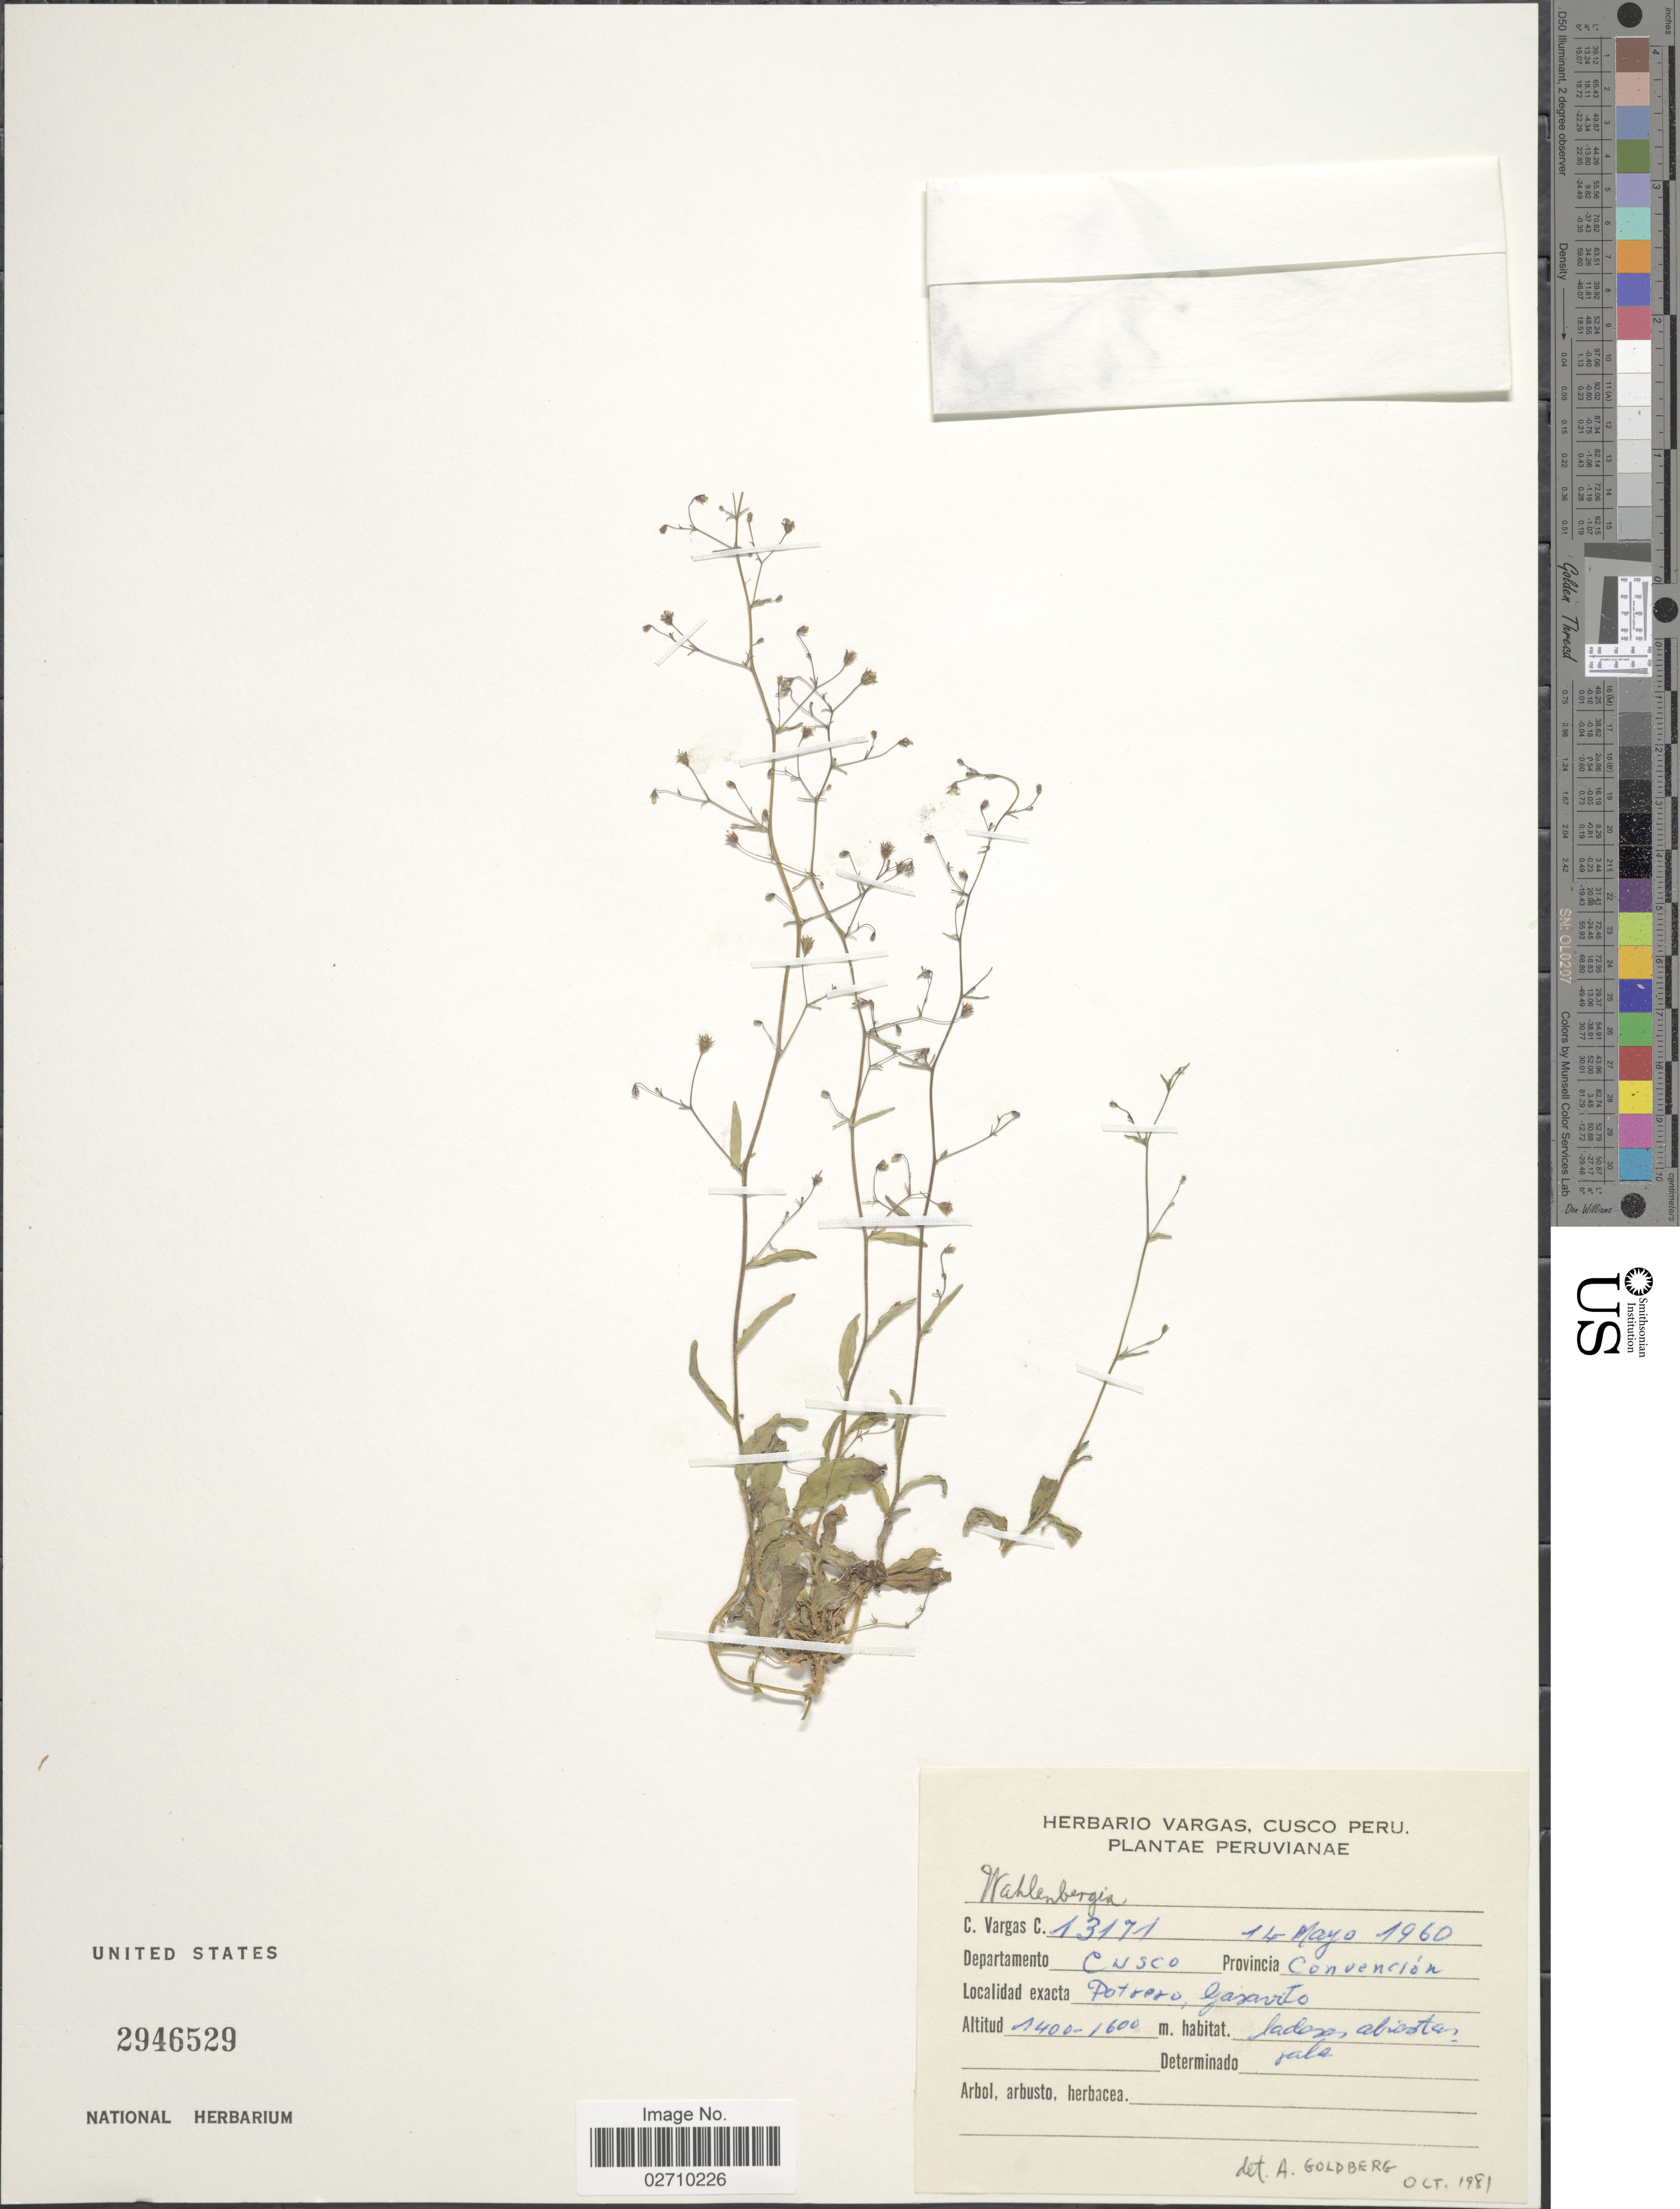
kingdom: Plantae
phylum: Tracheophyta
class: Magnoliopsida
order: Asterales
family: Campanulaceae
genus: Wahlenbergia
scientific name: Wahlenbergia sp.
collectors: C. Vargas Calderón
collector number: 13171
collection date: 1960-05-14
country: Peru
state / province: Cusco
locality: Provincia Convención. Potrero, Gasavito.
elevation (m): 1400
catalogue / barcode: US 2946529